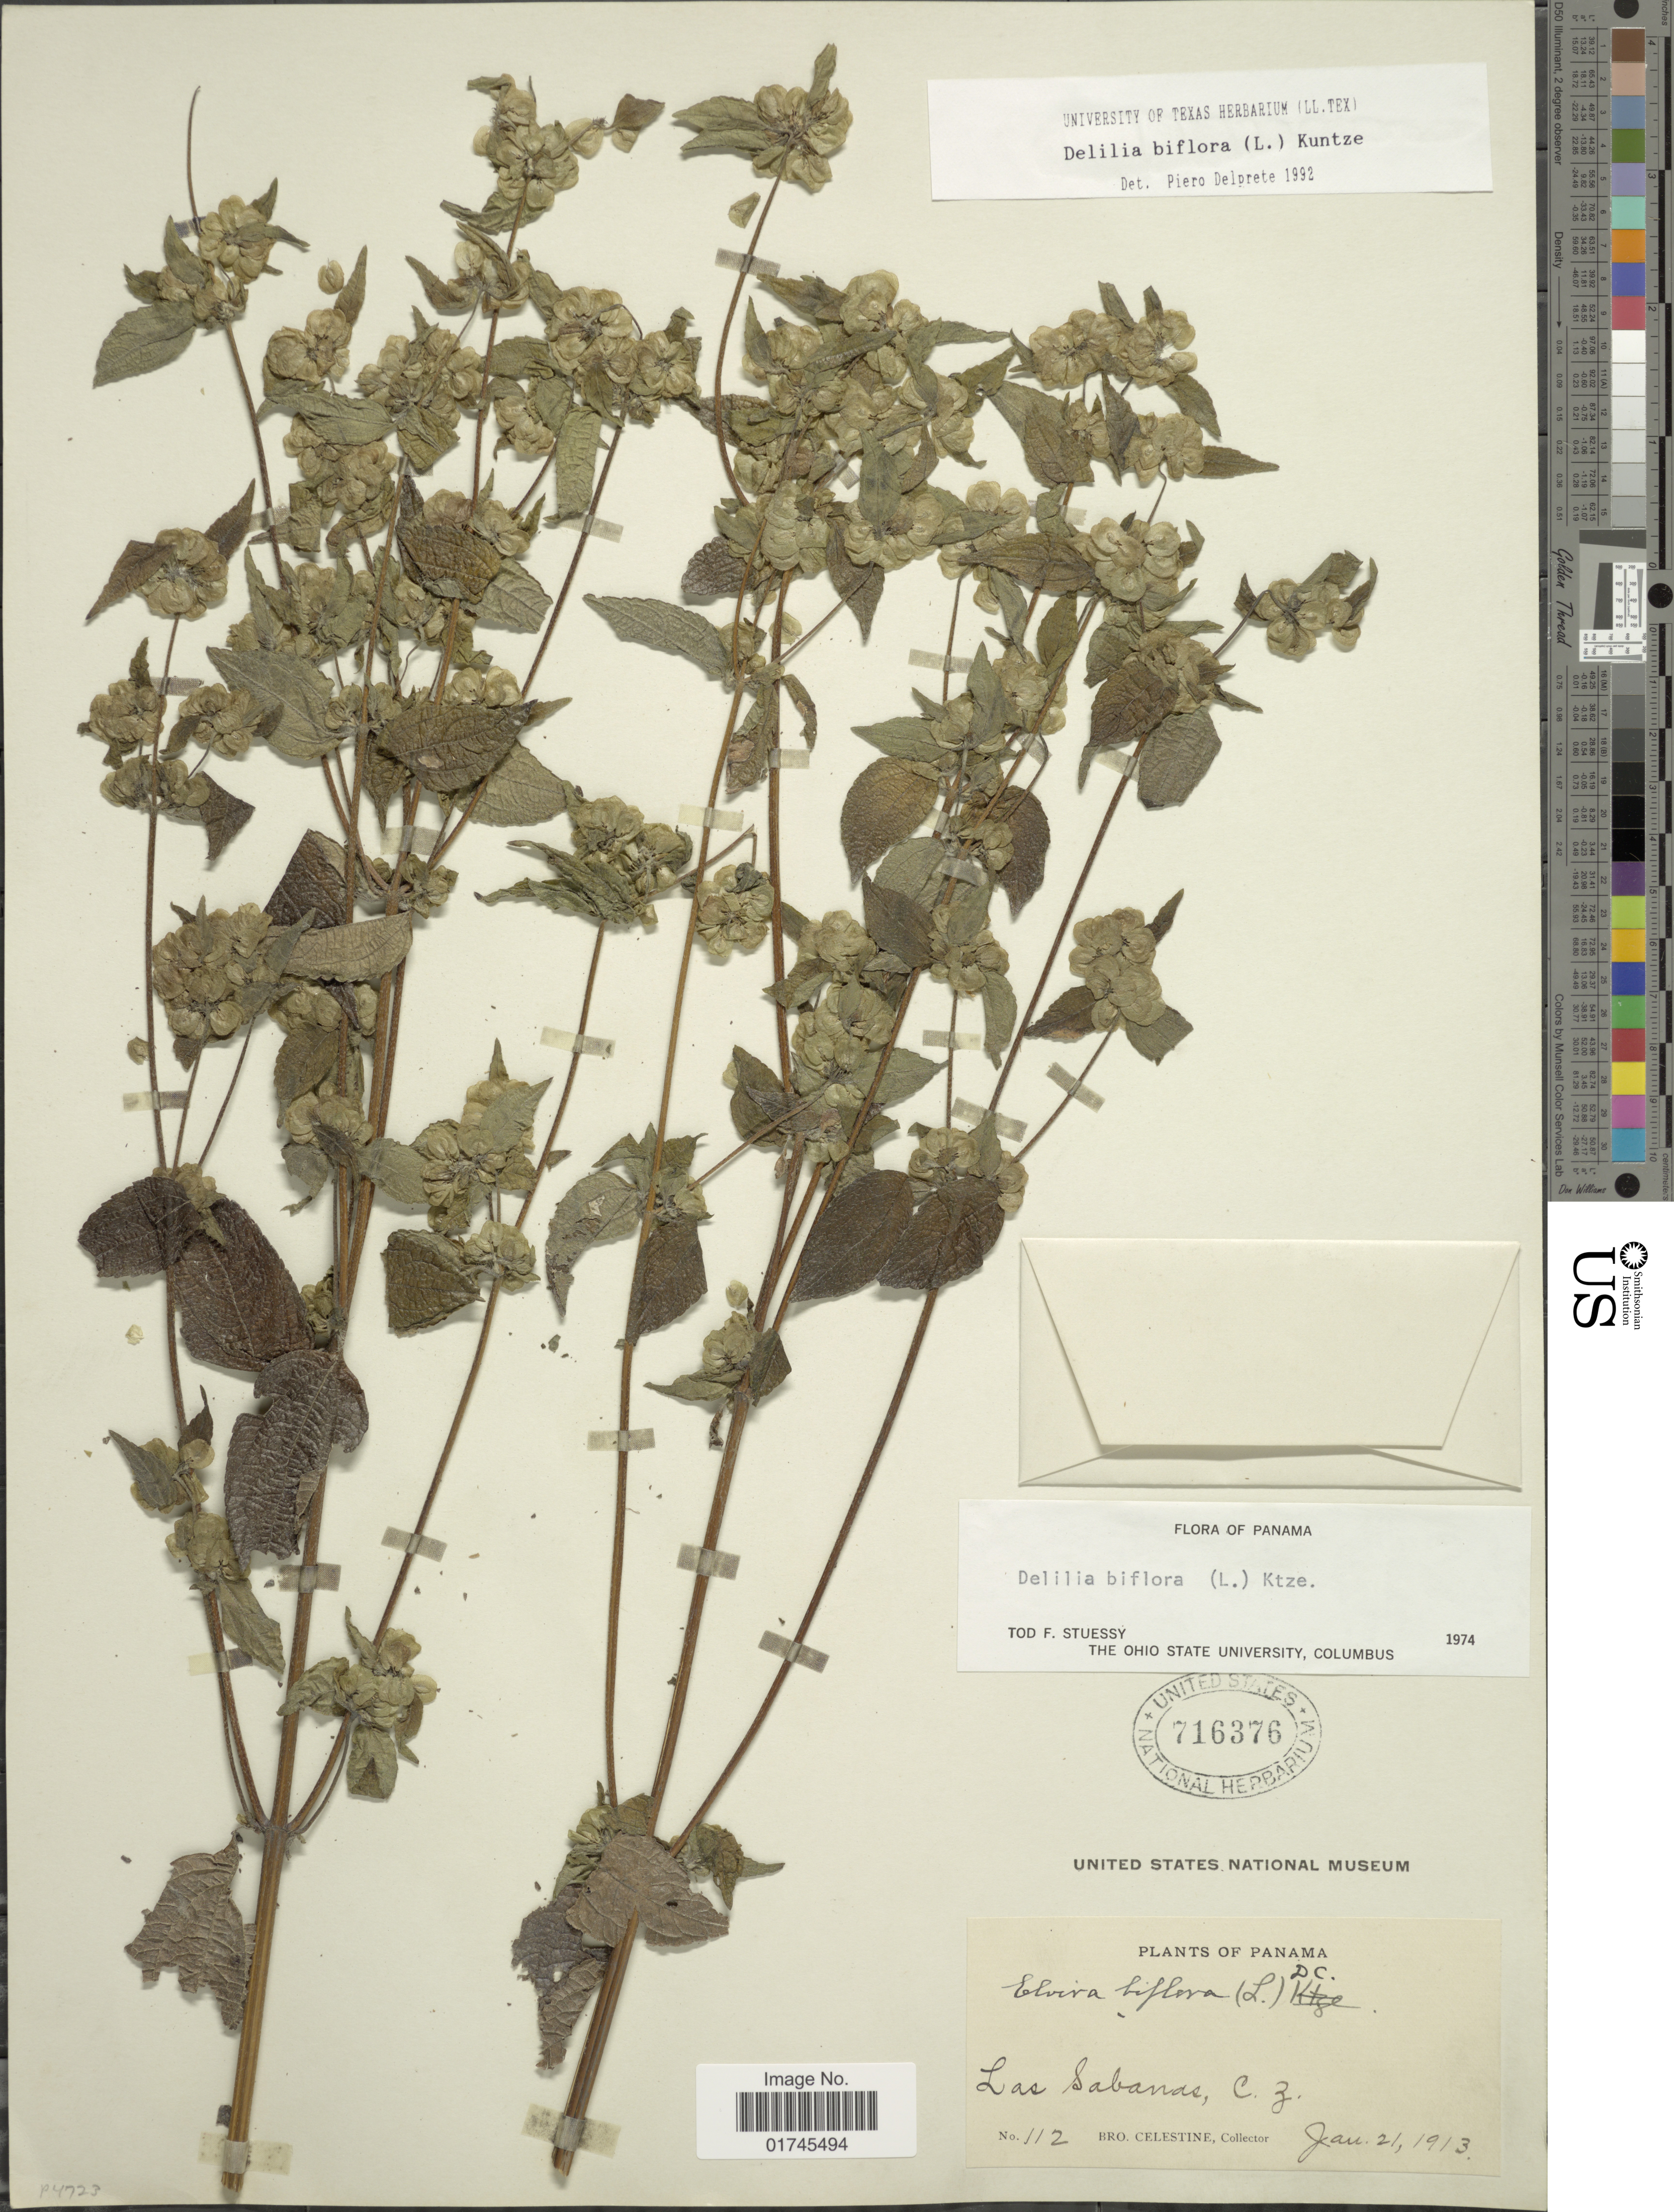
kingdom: Plantae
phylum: Tracheophyta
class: Magnoliopsida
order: Asterales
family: Asteraceae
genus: Delilia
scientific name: Delilia biflora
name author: (L.) Kuntze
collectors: B. Celestine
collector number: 112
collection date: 1913-01-21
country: Panama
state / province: Colón / Panamá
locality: Las Sabanas, C.Z.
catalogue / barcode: US 716376